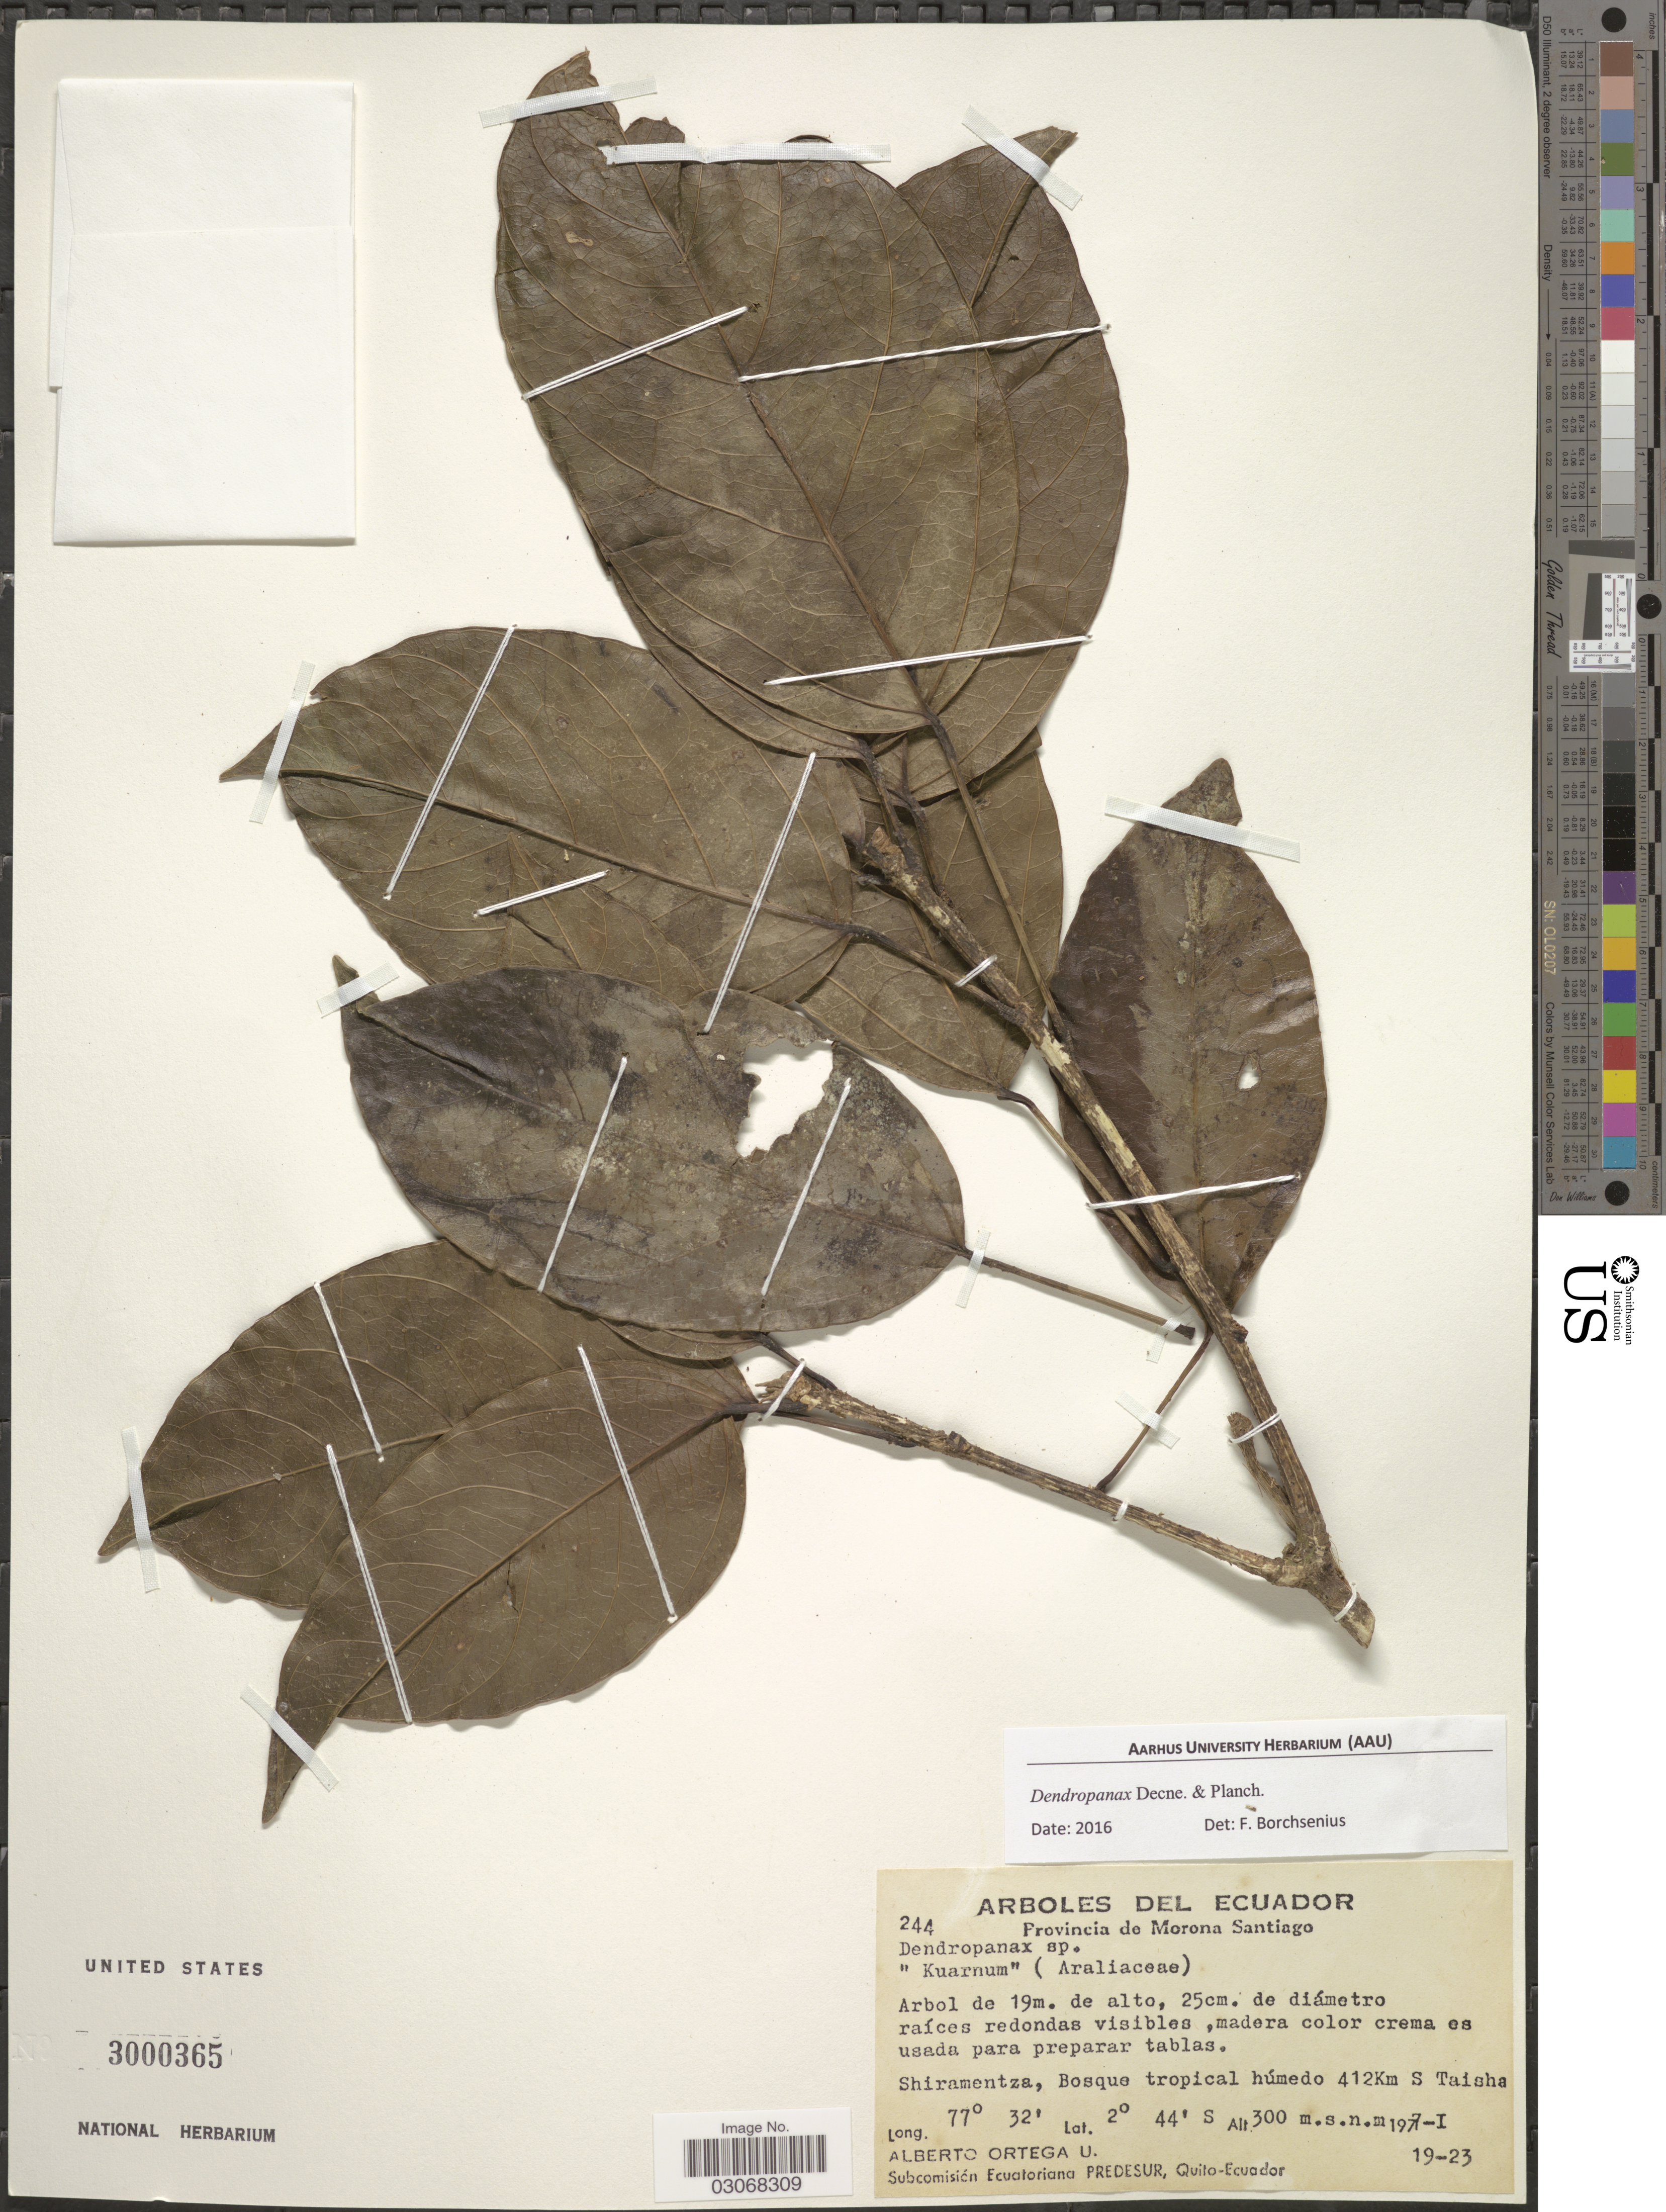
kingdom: Plantae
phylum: Tracheophyta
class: Magnoliopsida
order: Apiales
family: Araliaceae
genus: Dendropanax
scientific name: Dendropanax sp.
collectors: A. T. Ortega U.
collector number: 244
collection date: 1977-01-19/1977-01-23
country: Ecuador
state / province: Morona-Santiago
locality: Shiramentza, Bosque tropical húmedo 412Km S Taisha.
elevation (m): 300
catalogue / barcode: US 3000365